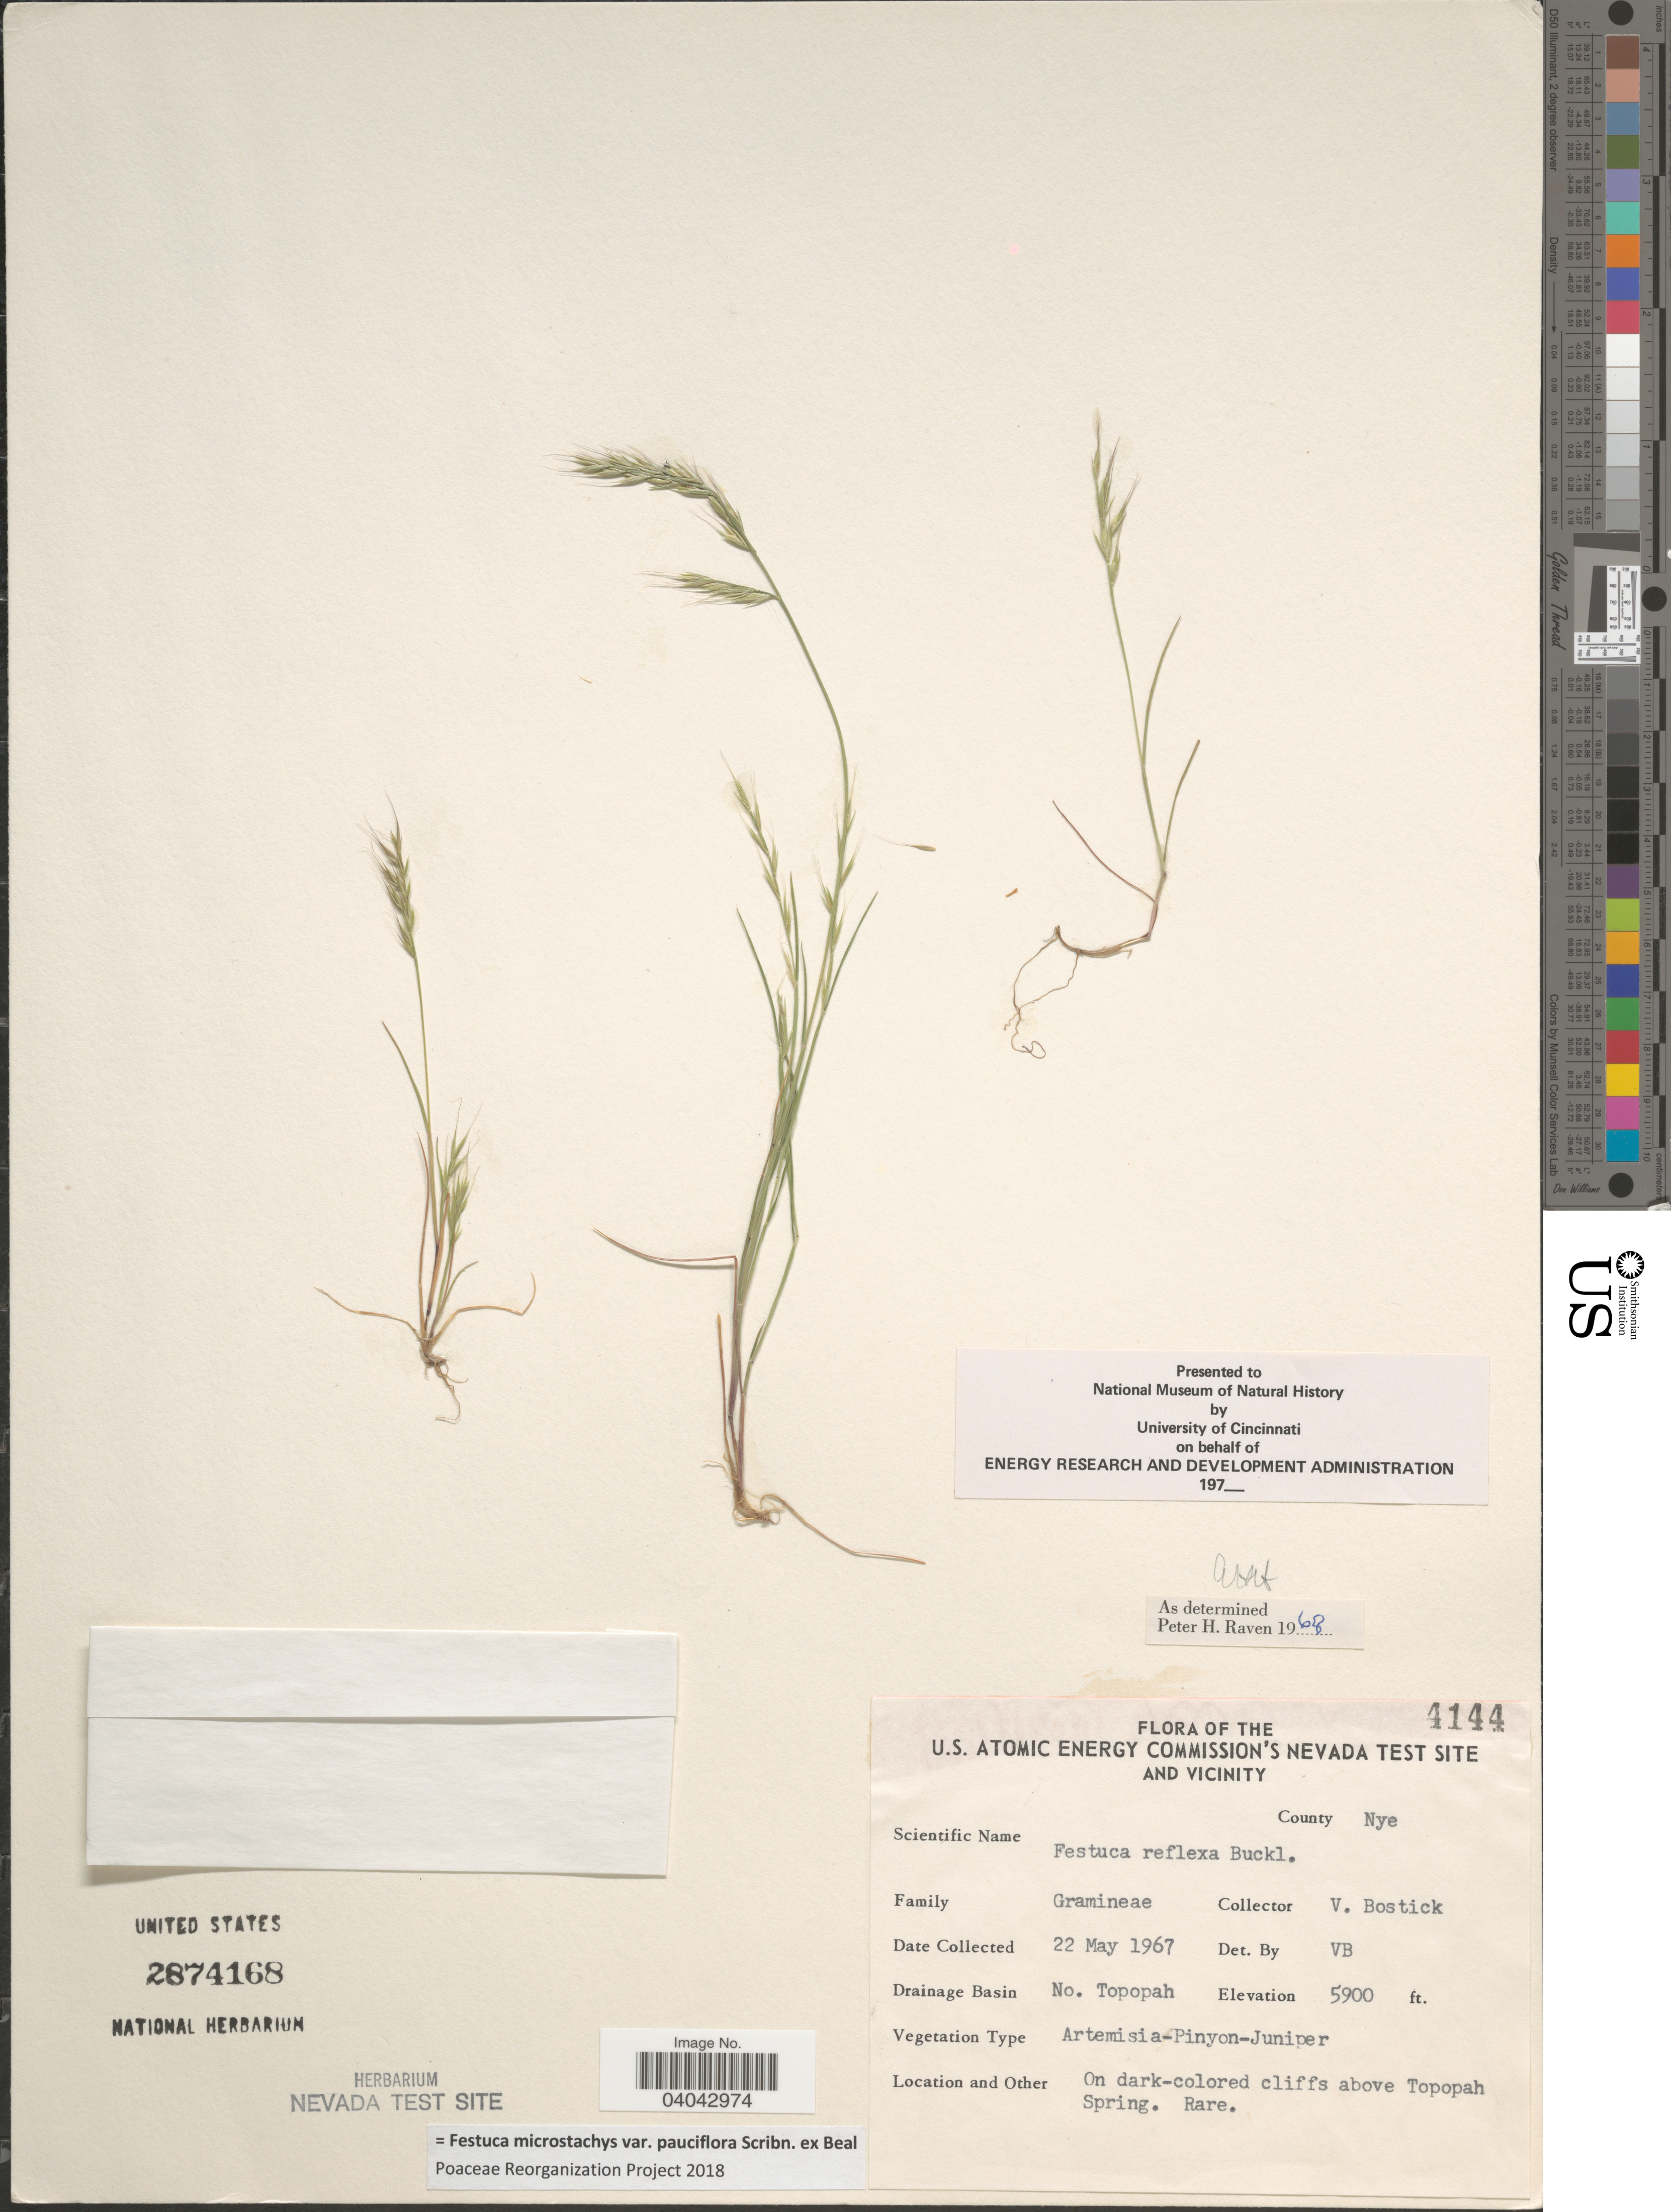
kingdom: Plantae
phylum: Tracheophyta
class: Liliopsida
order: Poales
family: Poaceae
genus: Festuca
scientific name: Festuca microstachys var. pauciflora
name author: Scribn. ex W.J. Beal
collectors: V. Bostick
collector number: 4144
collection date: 1967-05-22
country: United States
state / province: Nevada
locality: The U.S. Atomic Energy Commission's Nevada Test Site and Vicinity. County Nye. Drainage Basin No. Topopah. On dark-colored cliffs above Topopah Spring.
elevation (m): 1798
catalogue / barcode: US 2874168